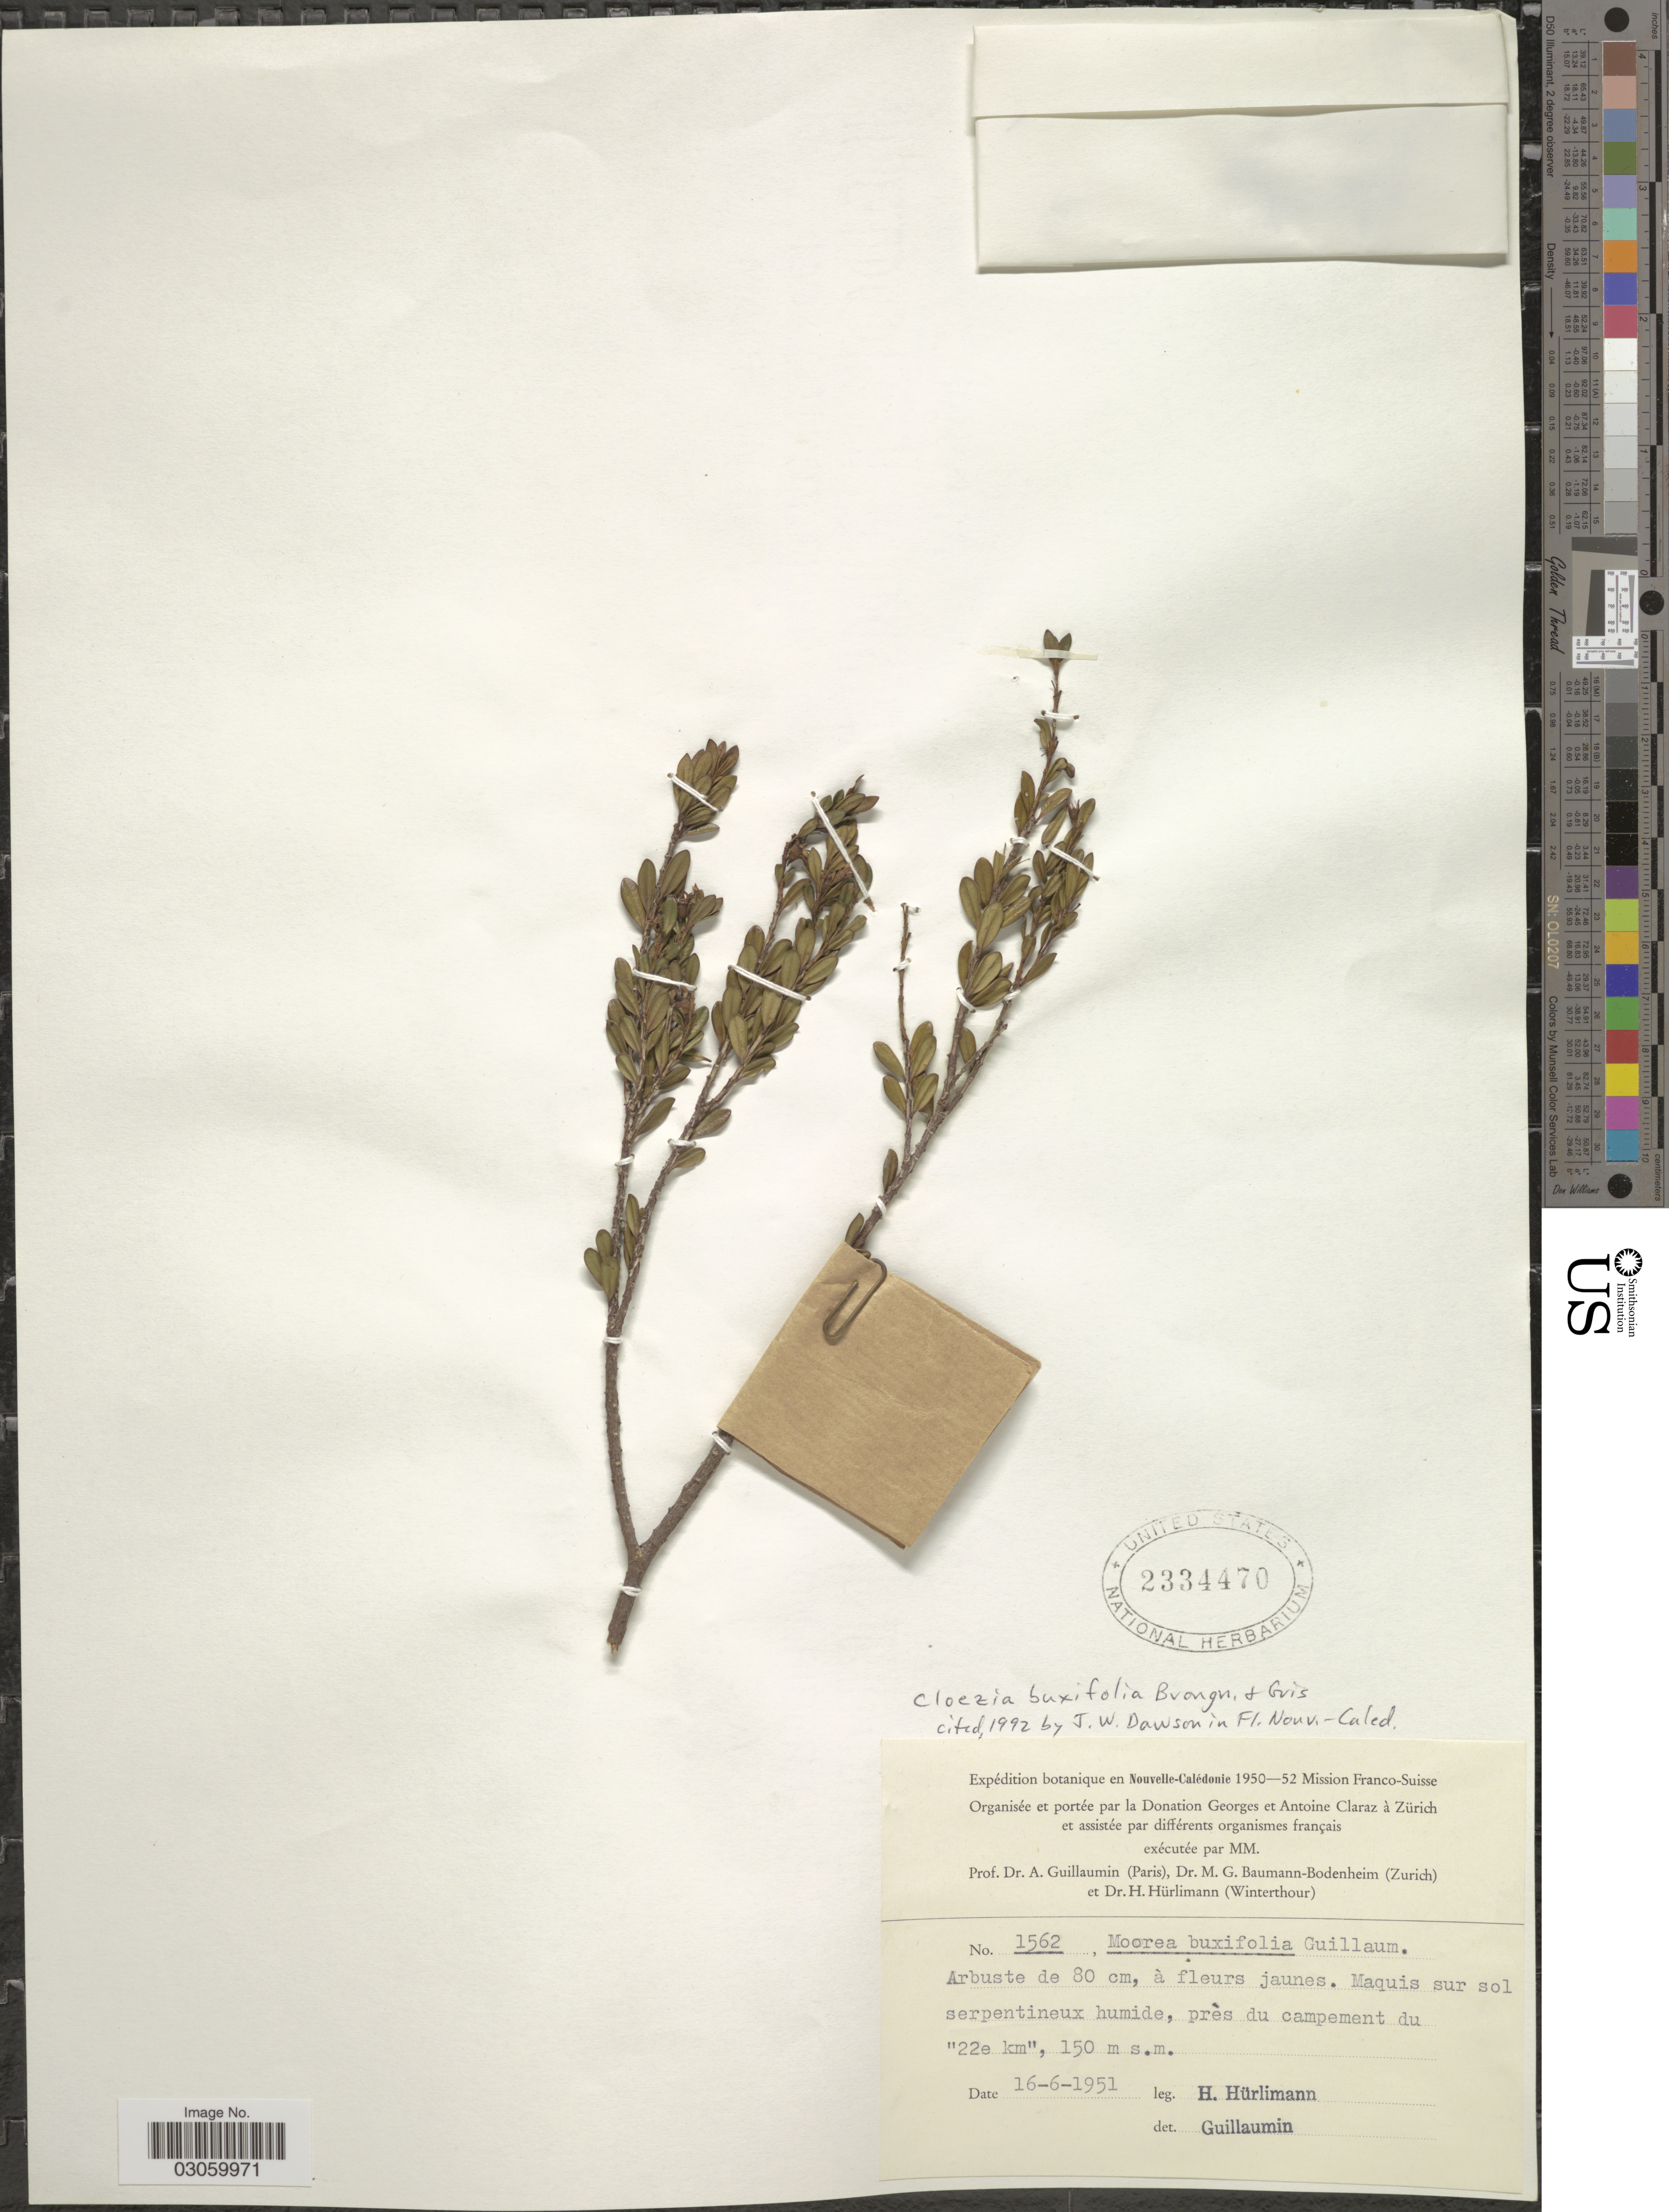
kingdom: Plantae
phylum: Tracheophyta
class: Magnoliopsida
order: Myrtales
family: Myrtaceae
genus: Cloezia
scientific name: Cloezia buxifolia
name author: Brongn. & Gris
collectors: H. Hürlimann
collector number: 1562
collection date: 1951-06-16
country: New Caledonia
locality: Nouvelle-Calédonie, Maquis sur sol serpentineux humide, près du campement du "22e km".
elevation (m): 150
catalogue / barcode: US 2334470